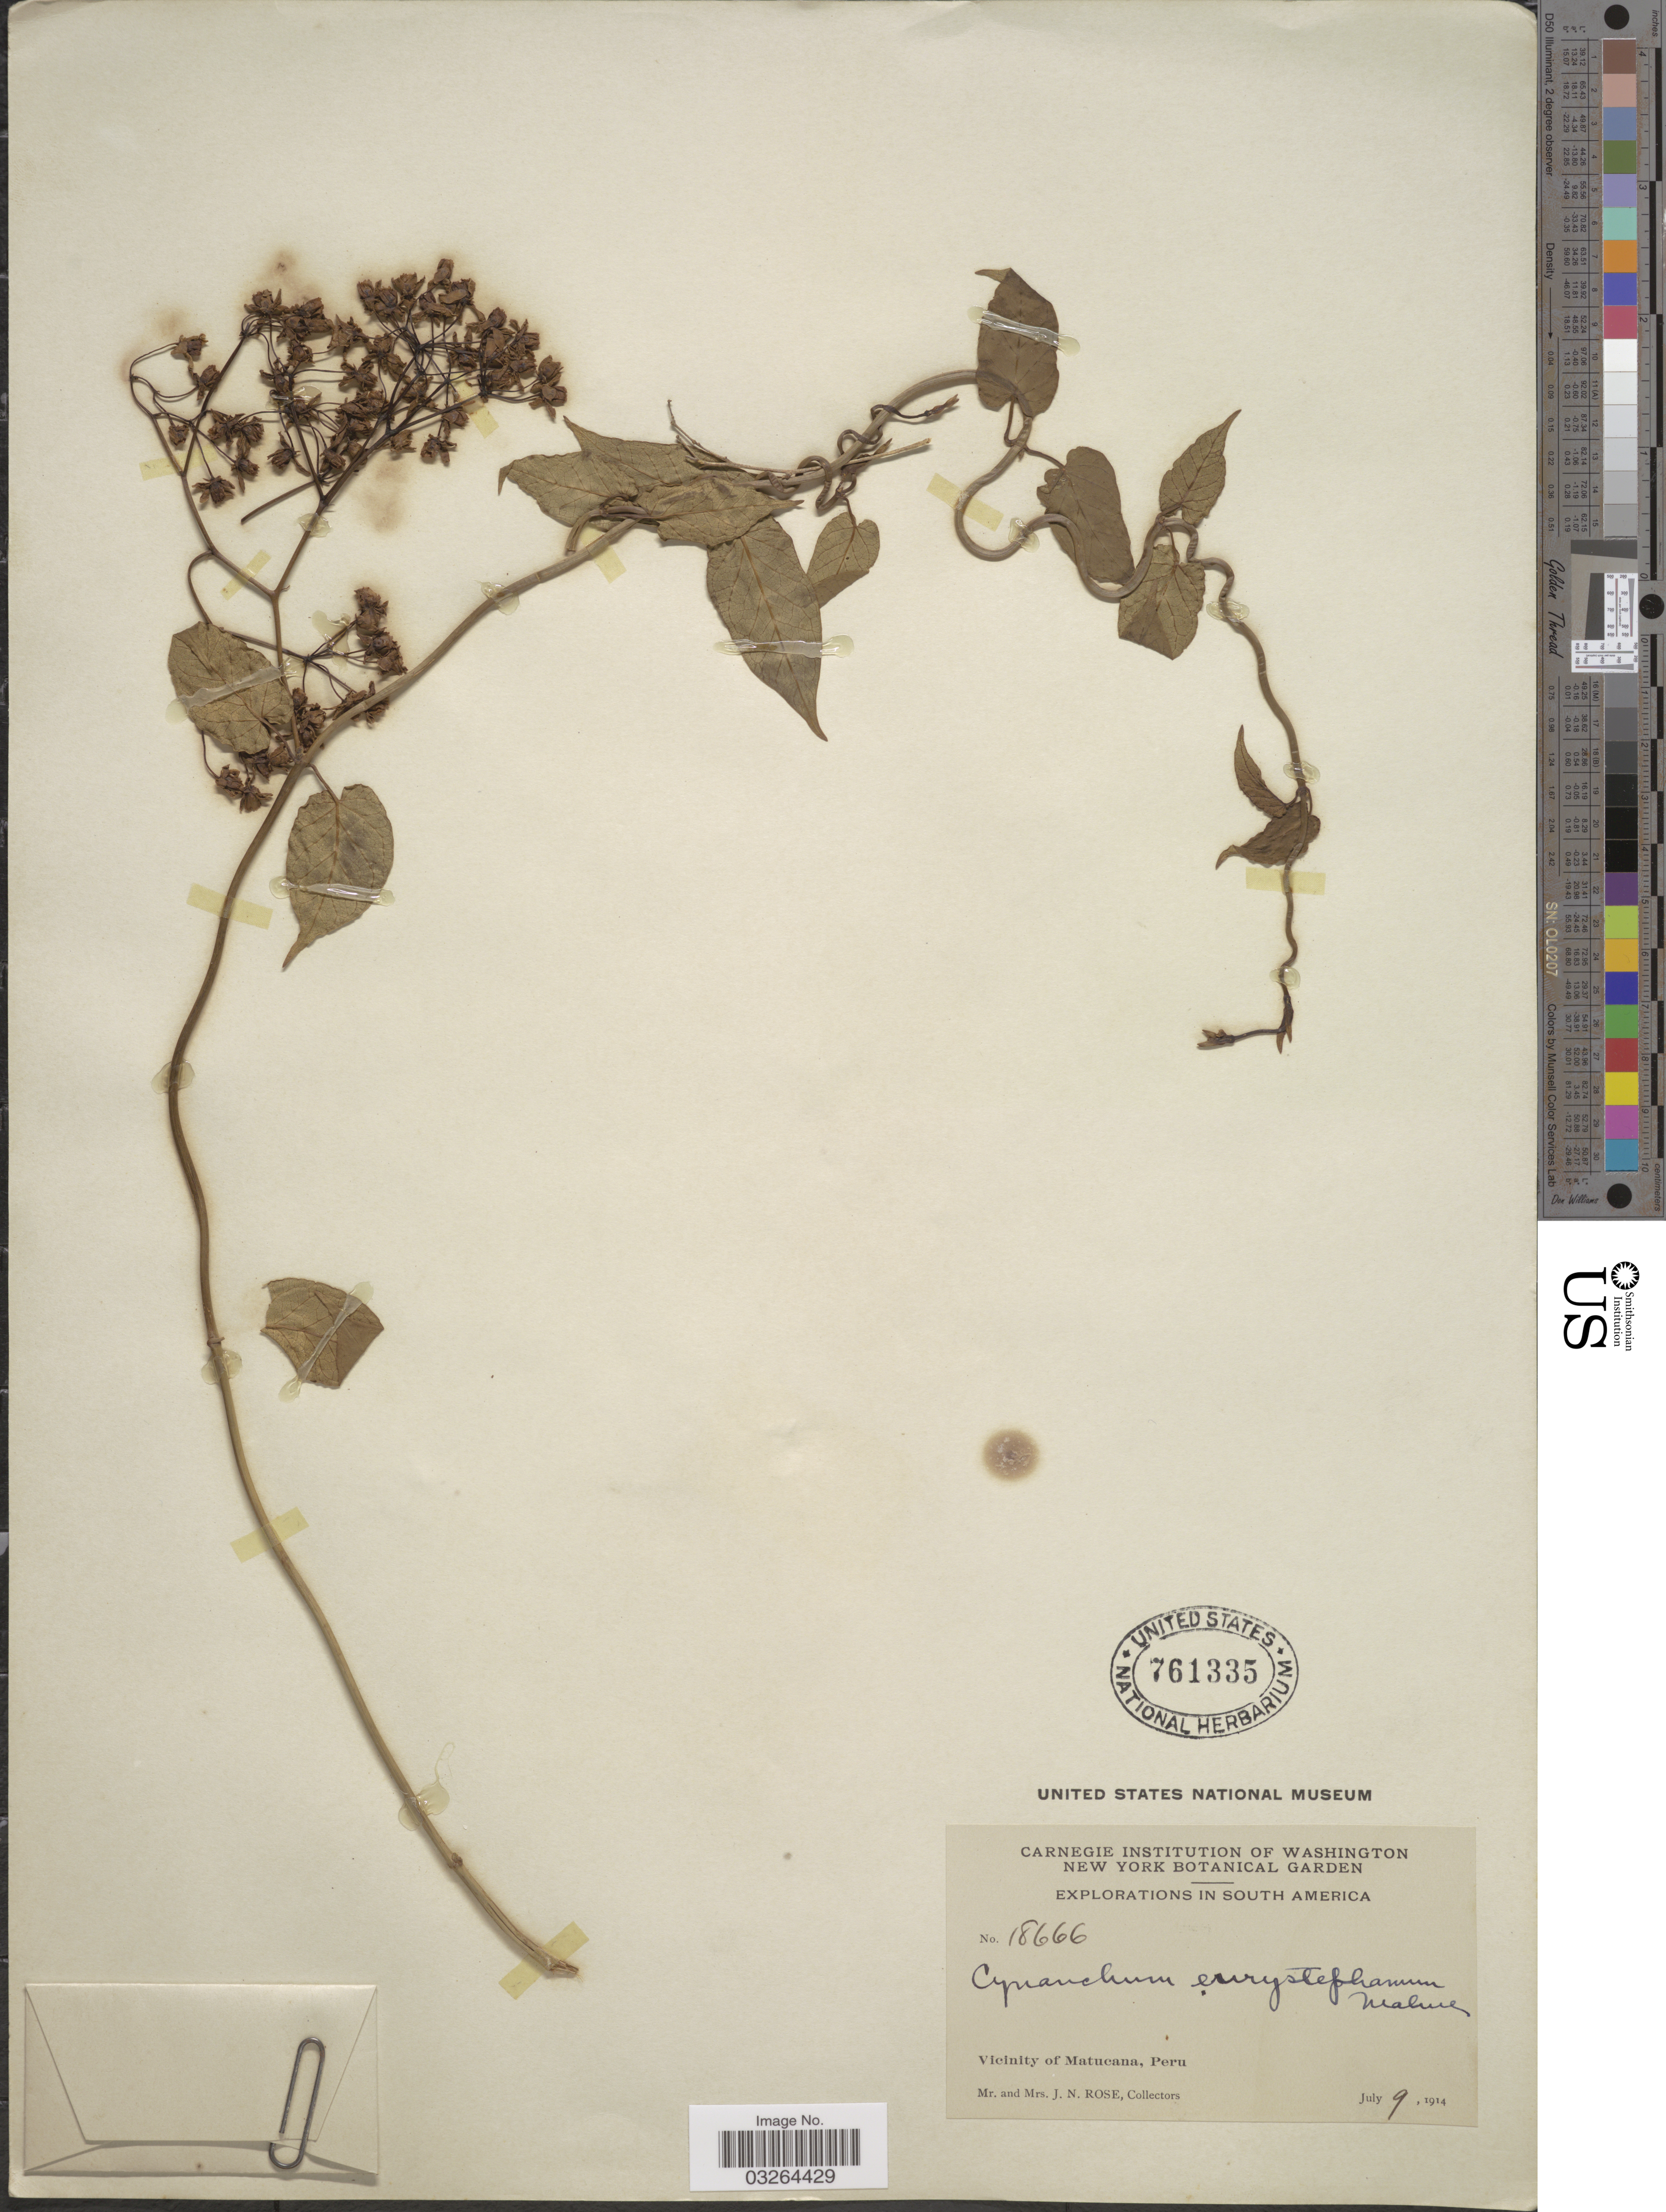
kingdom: Plantae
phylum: Tracheophyta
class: Magnoliopsida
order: Gentianales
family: Apocynaceae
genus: Cynanchum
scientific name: Cynanchum eurystephanum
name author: Malme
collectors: J. N. Rose & L. B. Rose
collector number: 18666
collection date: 1914-07-09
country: Peru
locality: Vicinity of Matucana.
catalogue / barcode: US 761335